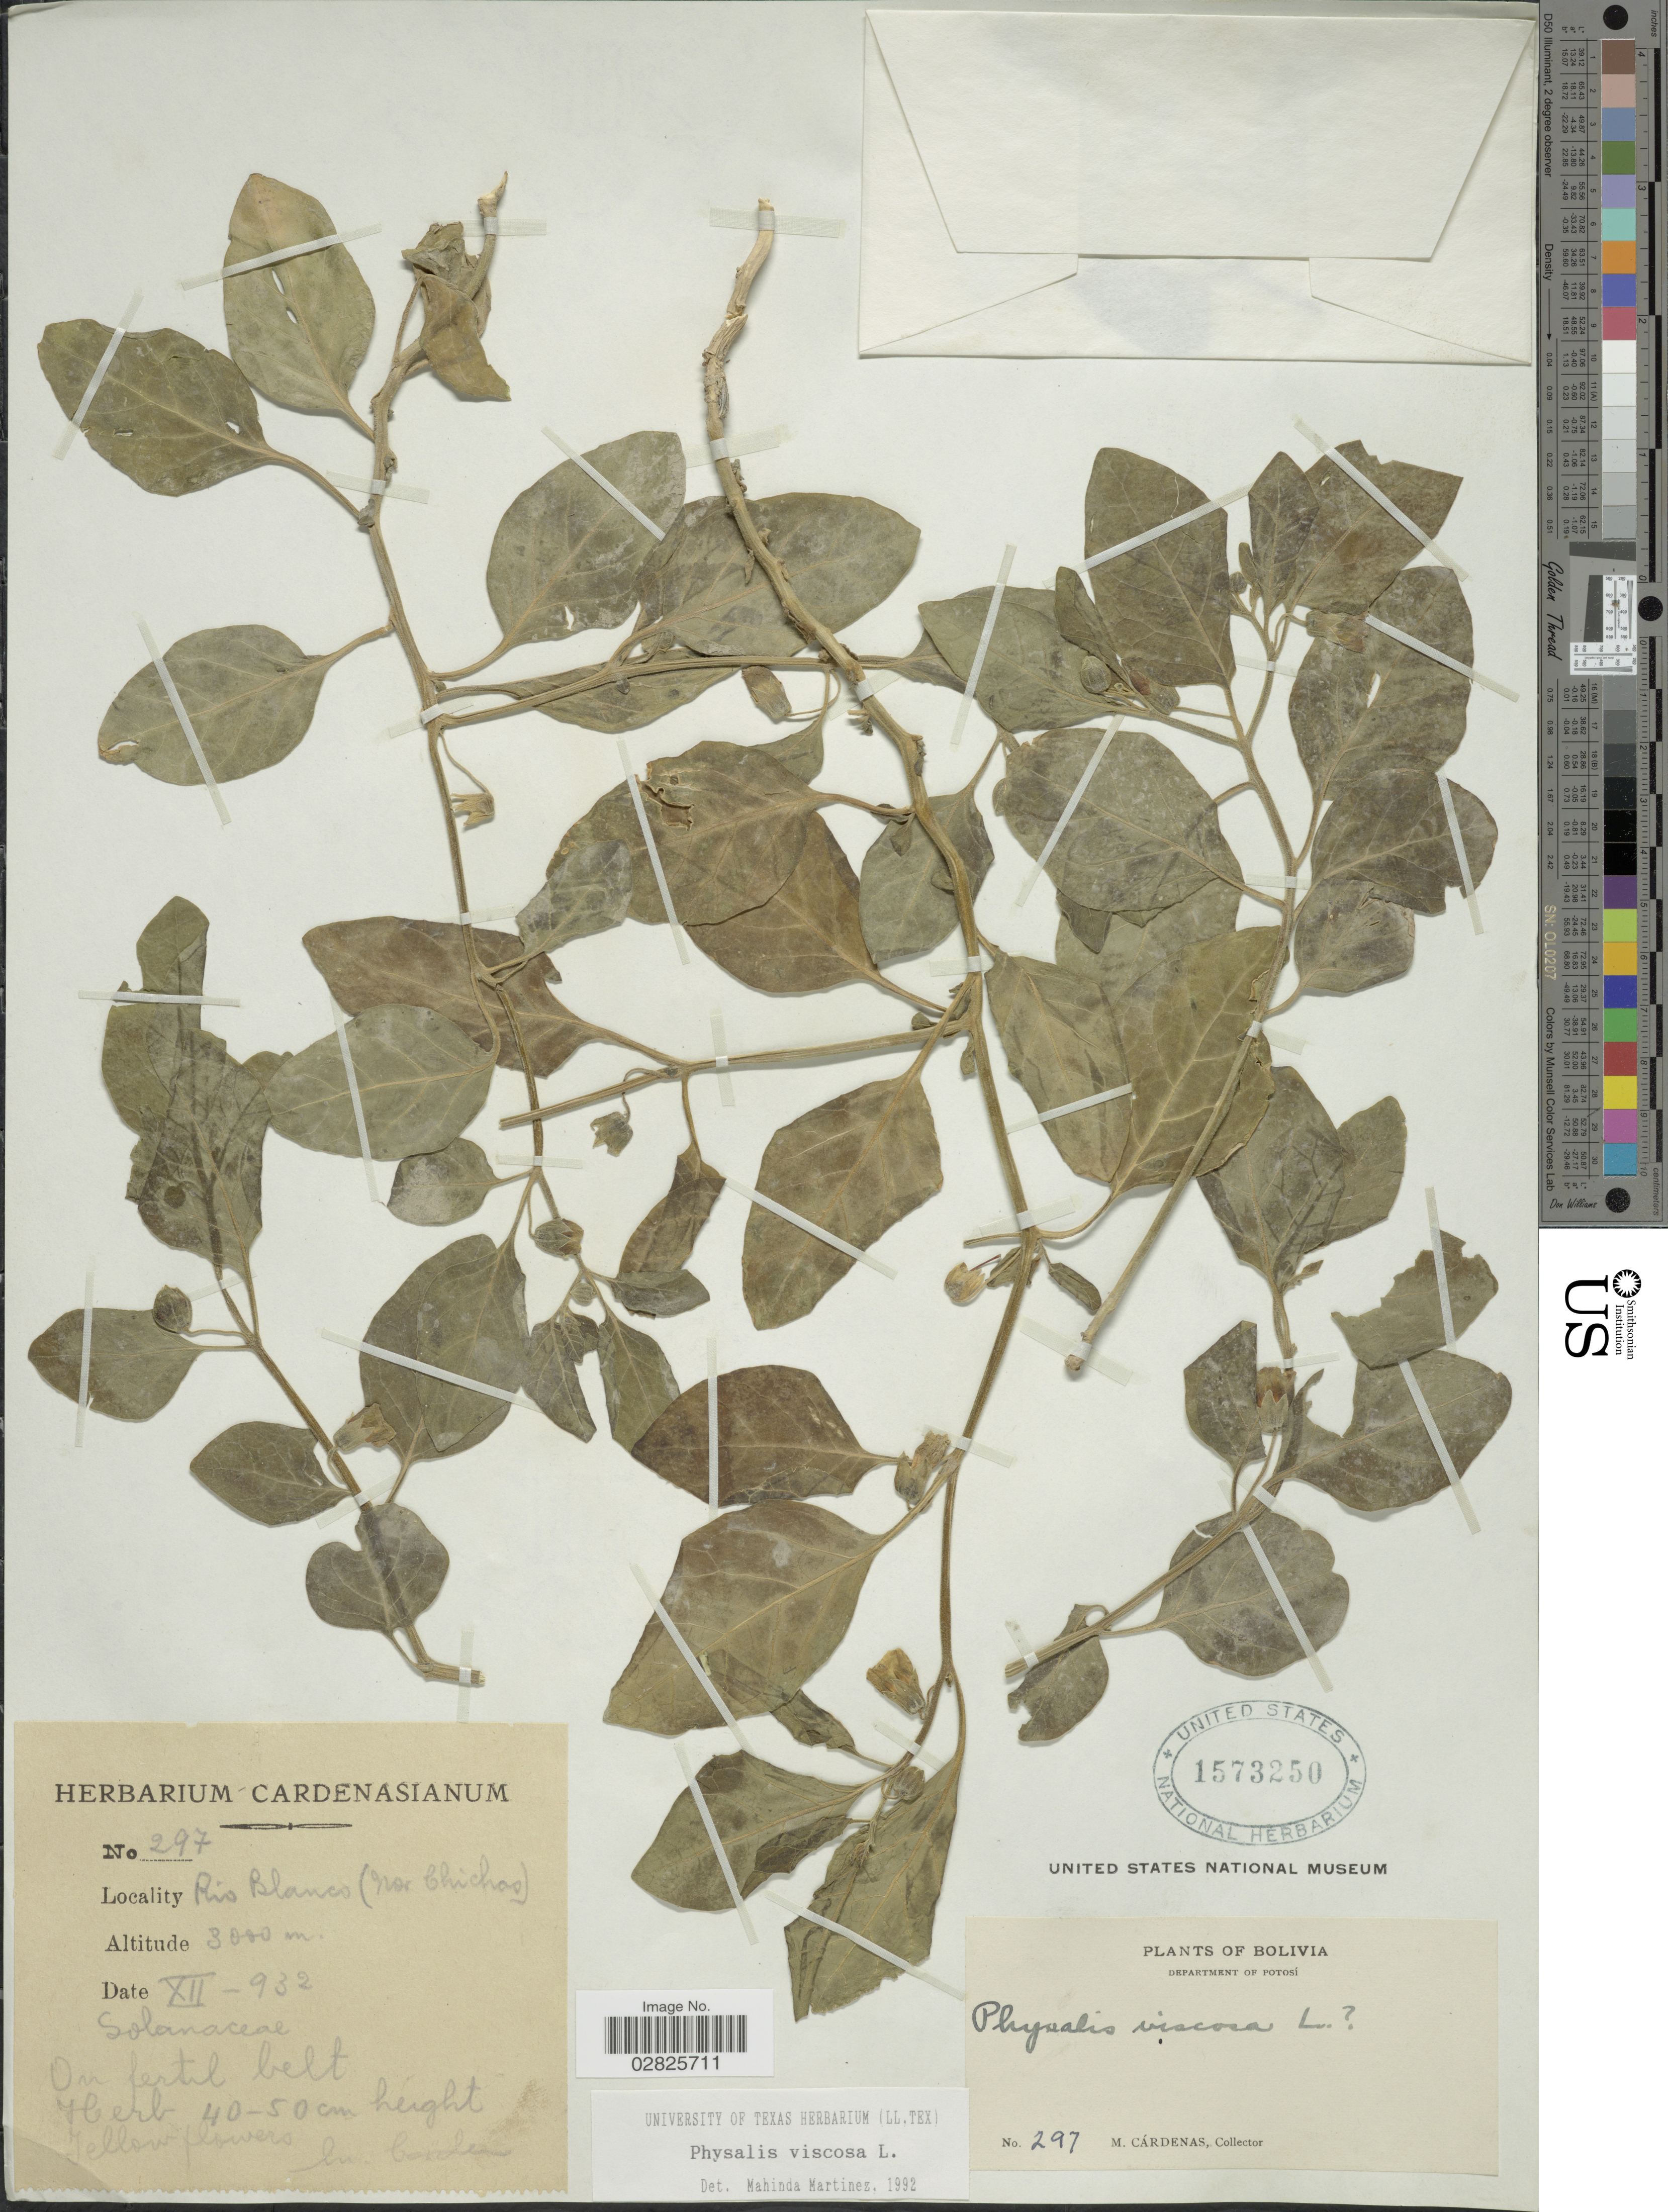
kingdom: Plantae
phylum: Tracheophyta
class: Magnoliopsida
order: Solanales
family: Solanaceae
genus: Physalis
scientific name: Physalis viscosa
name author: L.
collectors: M. Cárdenas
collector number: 297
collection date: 1932-12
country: Bolivia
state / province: Potosi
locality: Department of Potosí. Rio Blanco (Nor Chichas).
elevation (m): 3000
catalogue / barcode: US 1573250